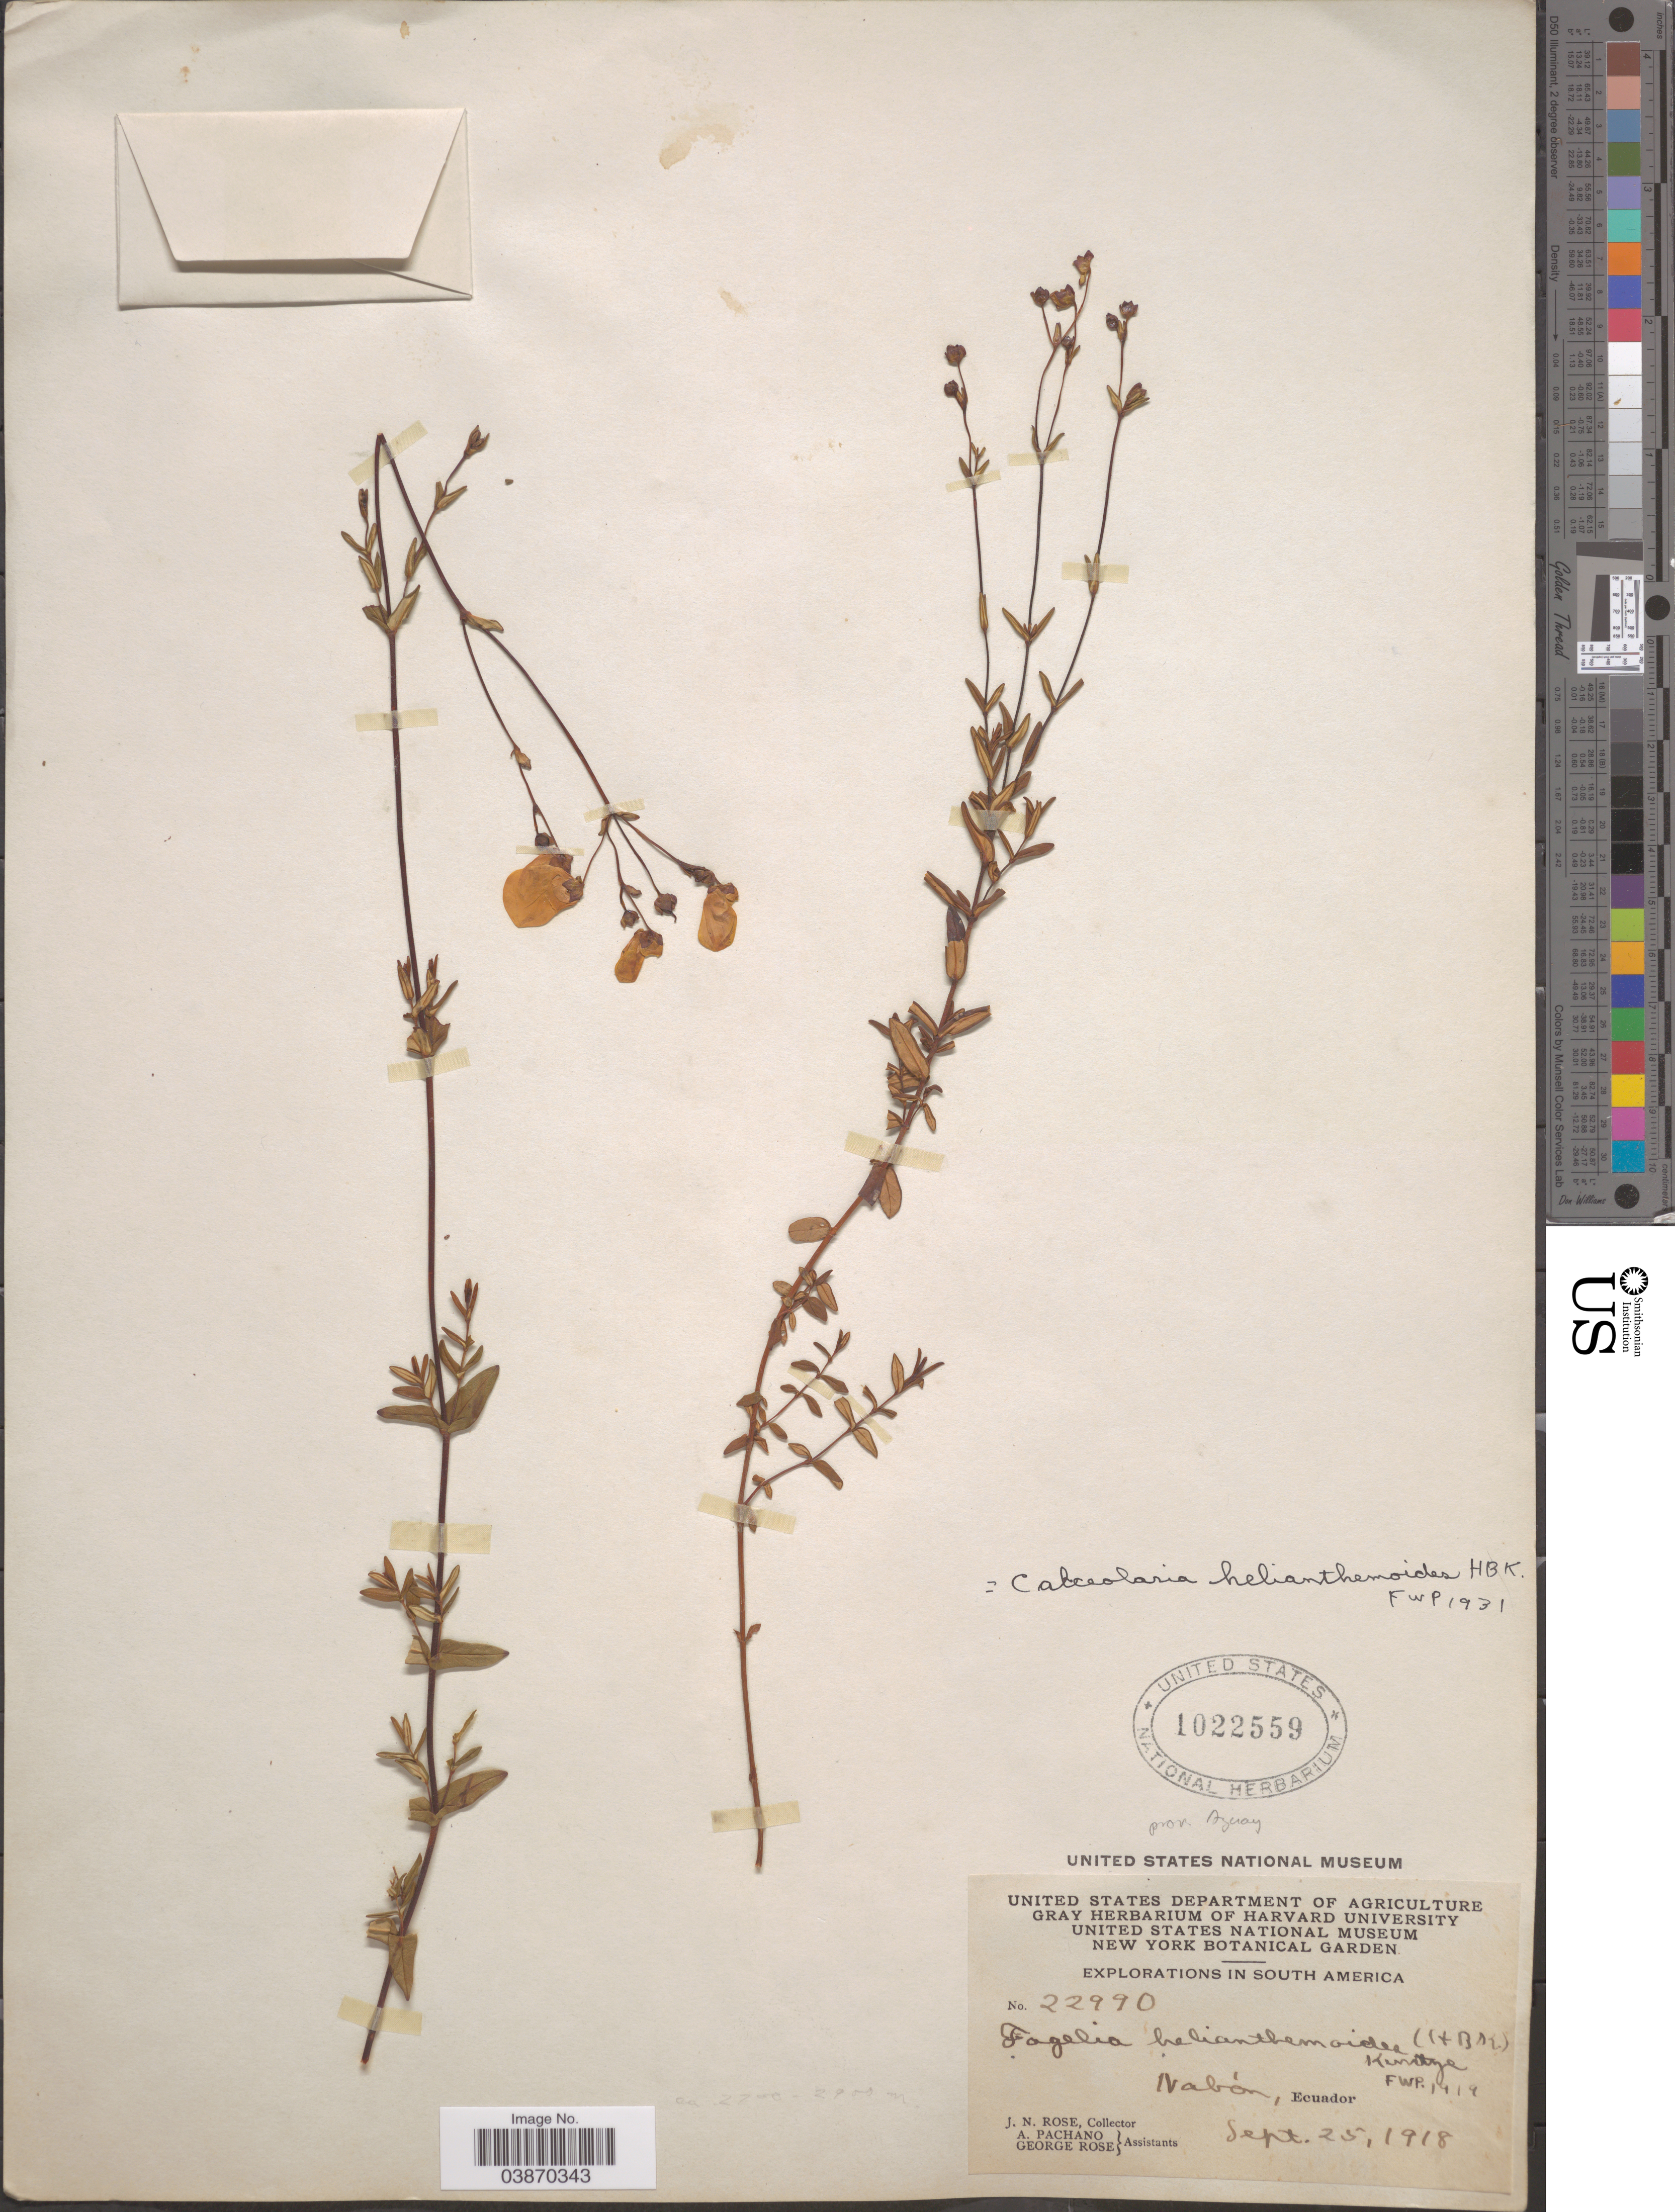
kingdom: Plantae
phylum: Tracheophyta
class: Magnoliopsida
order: Lamiales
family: Calceolariaceae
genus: Calceolaria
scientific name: Calceolaria helianthemoides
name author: Kunth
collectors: J. N. Rose, A. Pachano & G. Rose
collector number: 22990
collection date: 1918-09-25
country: Ecuador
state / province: Azuay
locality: Nabón.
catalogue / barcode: US 1022559